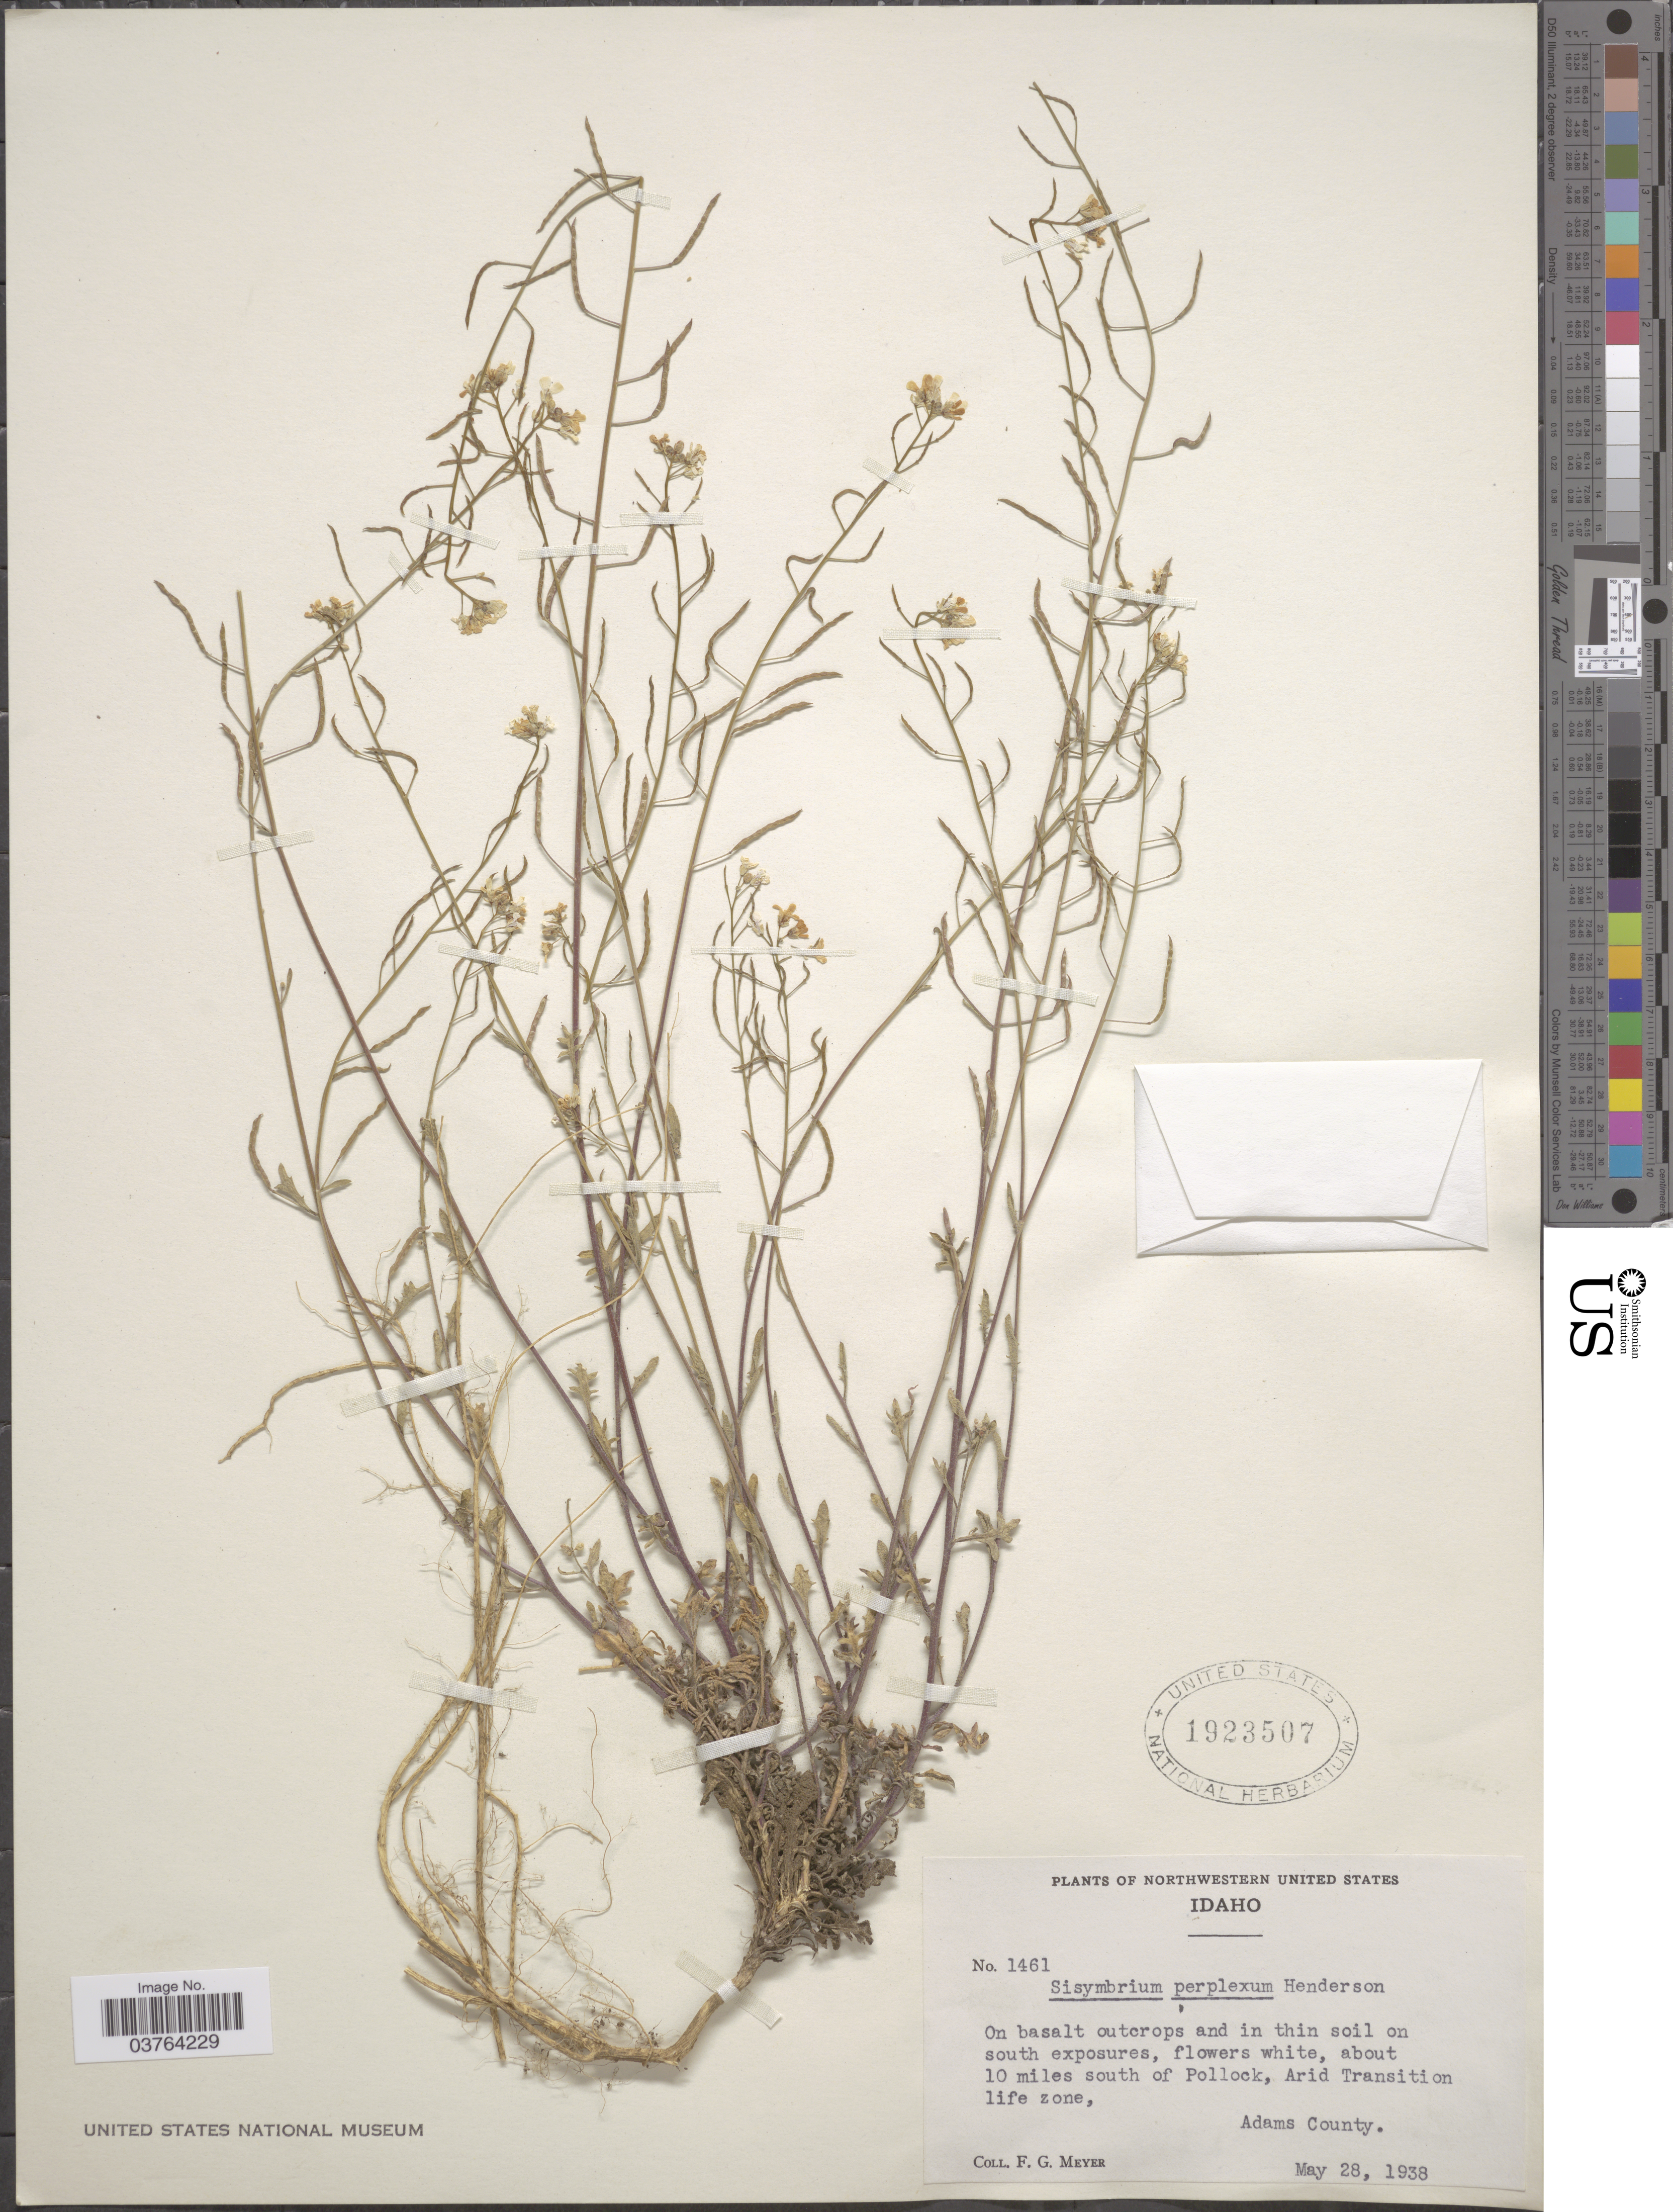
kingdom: Plantae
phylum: Tracheophyta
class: Magnoliopsida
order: Brassicales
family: Brassicaceae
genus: Halimolobos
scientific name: Halimolobos perplexus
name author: (L.F. Hend.) Rollins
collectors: F. G. Meyer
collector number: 1461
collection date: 1938-05-28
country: United States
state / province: Idaho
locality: Northwestern United States. On basalt outcrops and in thin soil on south exposures, about 10 miles south of Pollock, Arid Transition life zone, Adams County.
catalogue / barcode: US 1923507